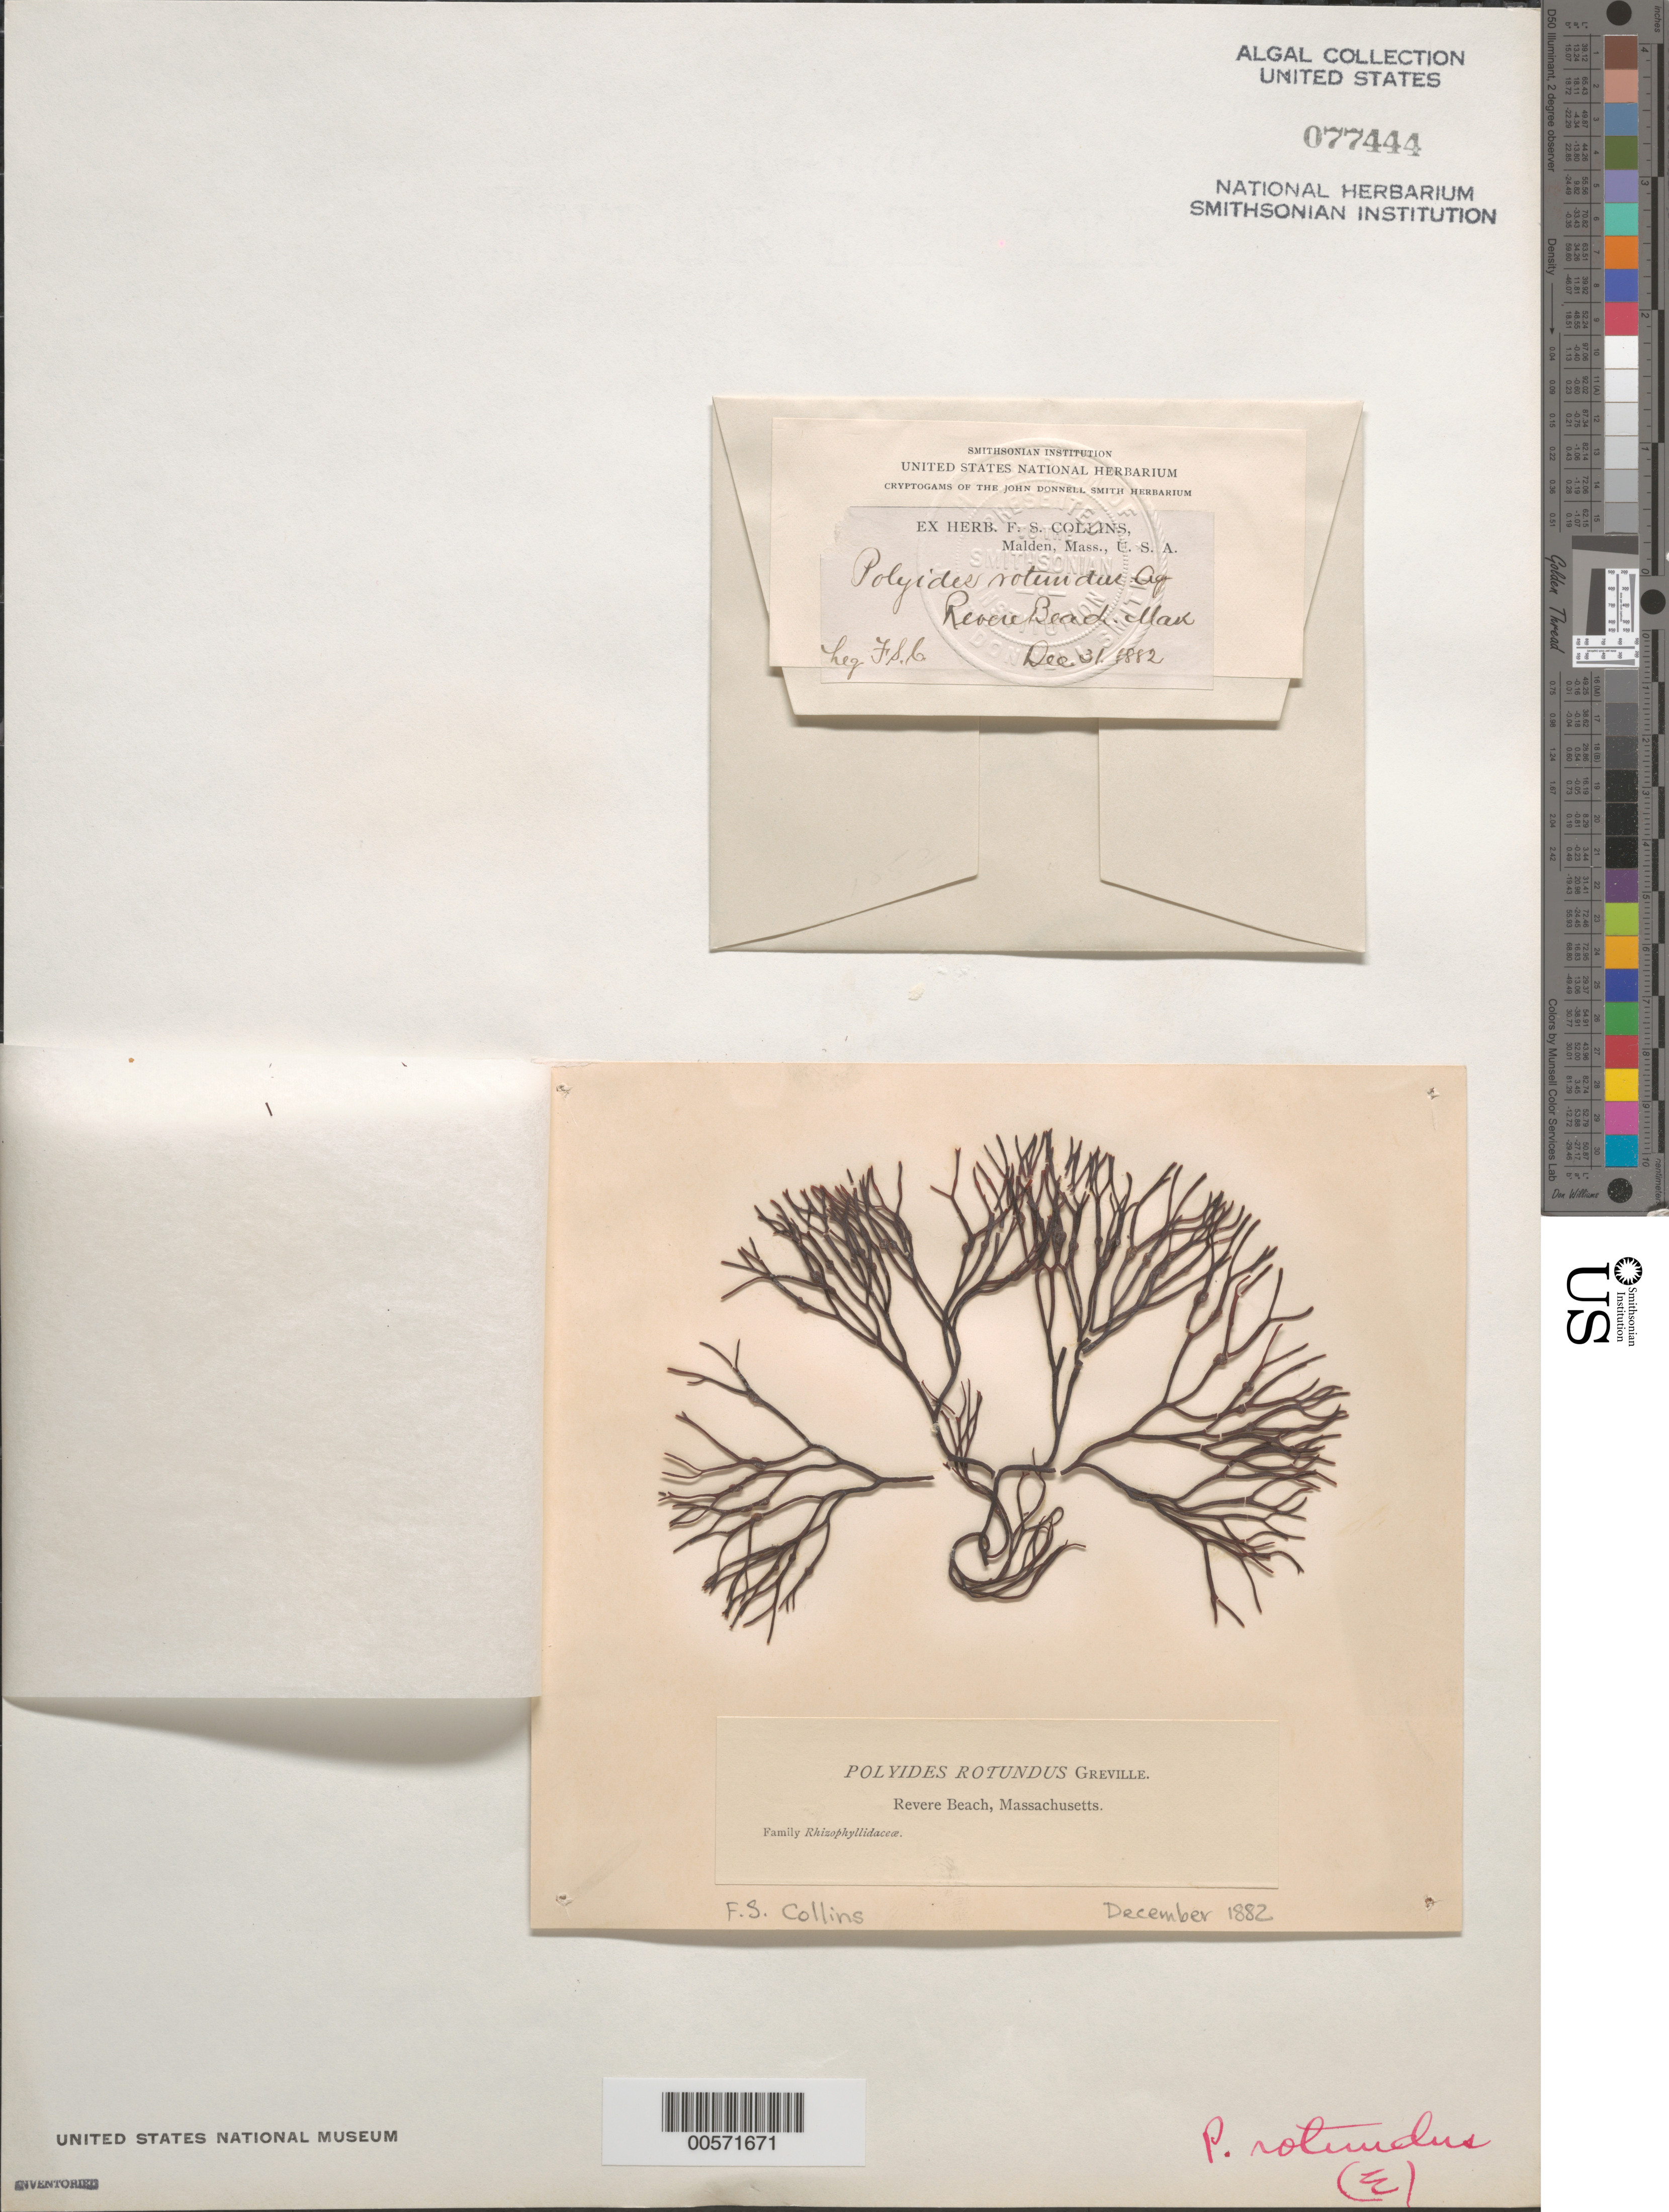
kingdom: Plantae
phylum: Rhodophyta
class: Florideophyceae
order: Gigartinales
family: Polyidaceae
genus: Polyides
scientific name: Polyides rotunda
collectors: F. Collins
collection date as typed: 31 Dec 1882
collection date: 1882-12-31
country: United States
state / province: Massachusetts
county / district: Suffolk County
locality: Revere Beach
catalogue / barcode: US 77444